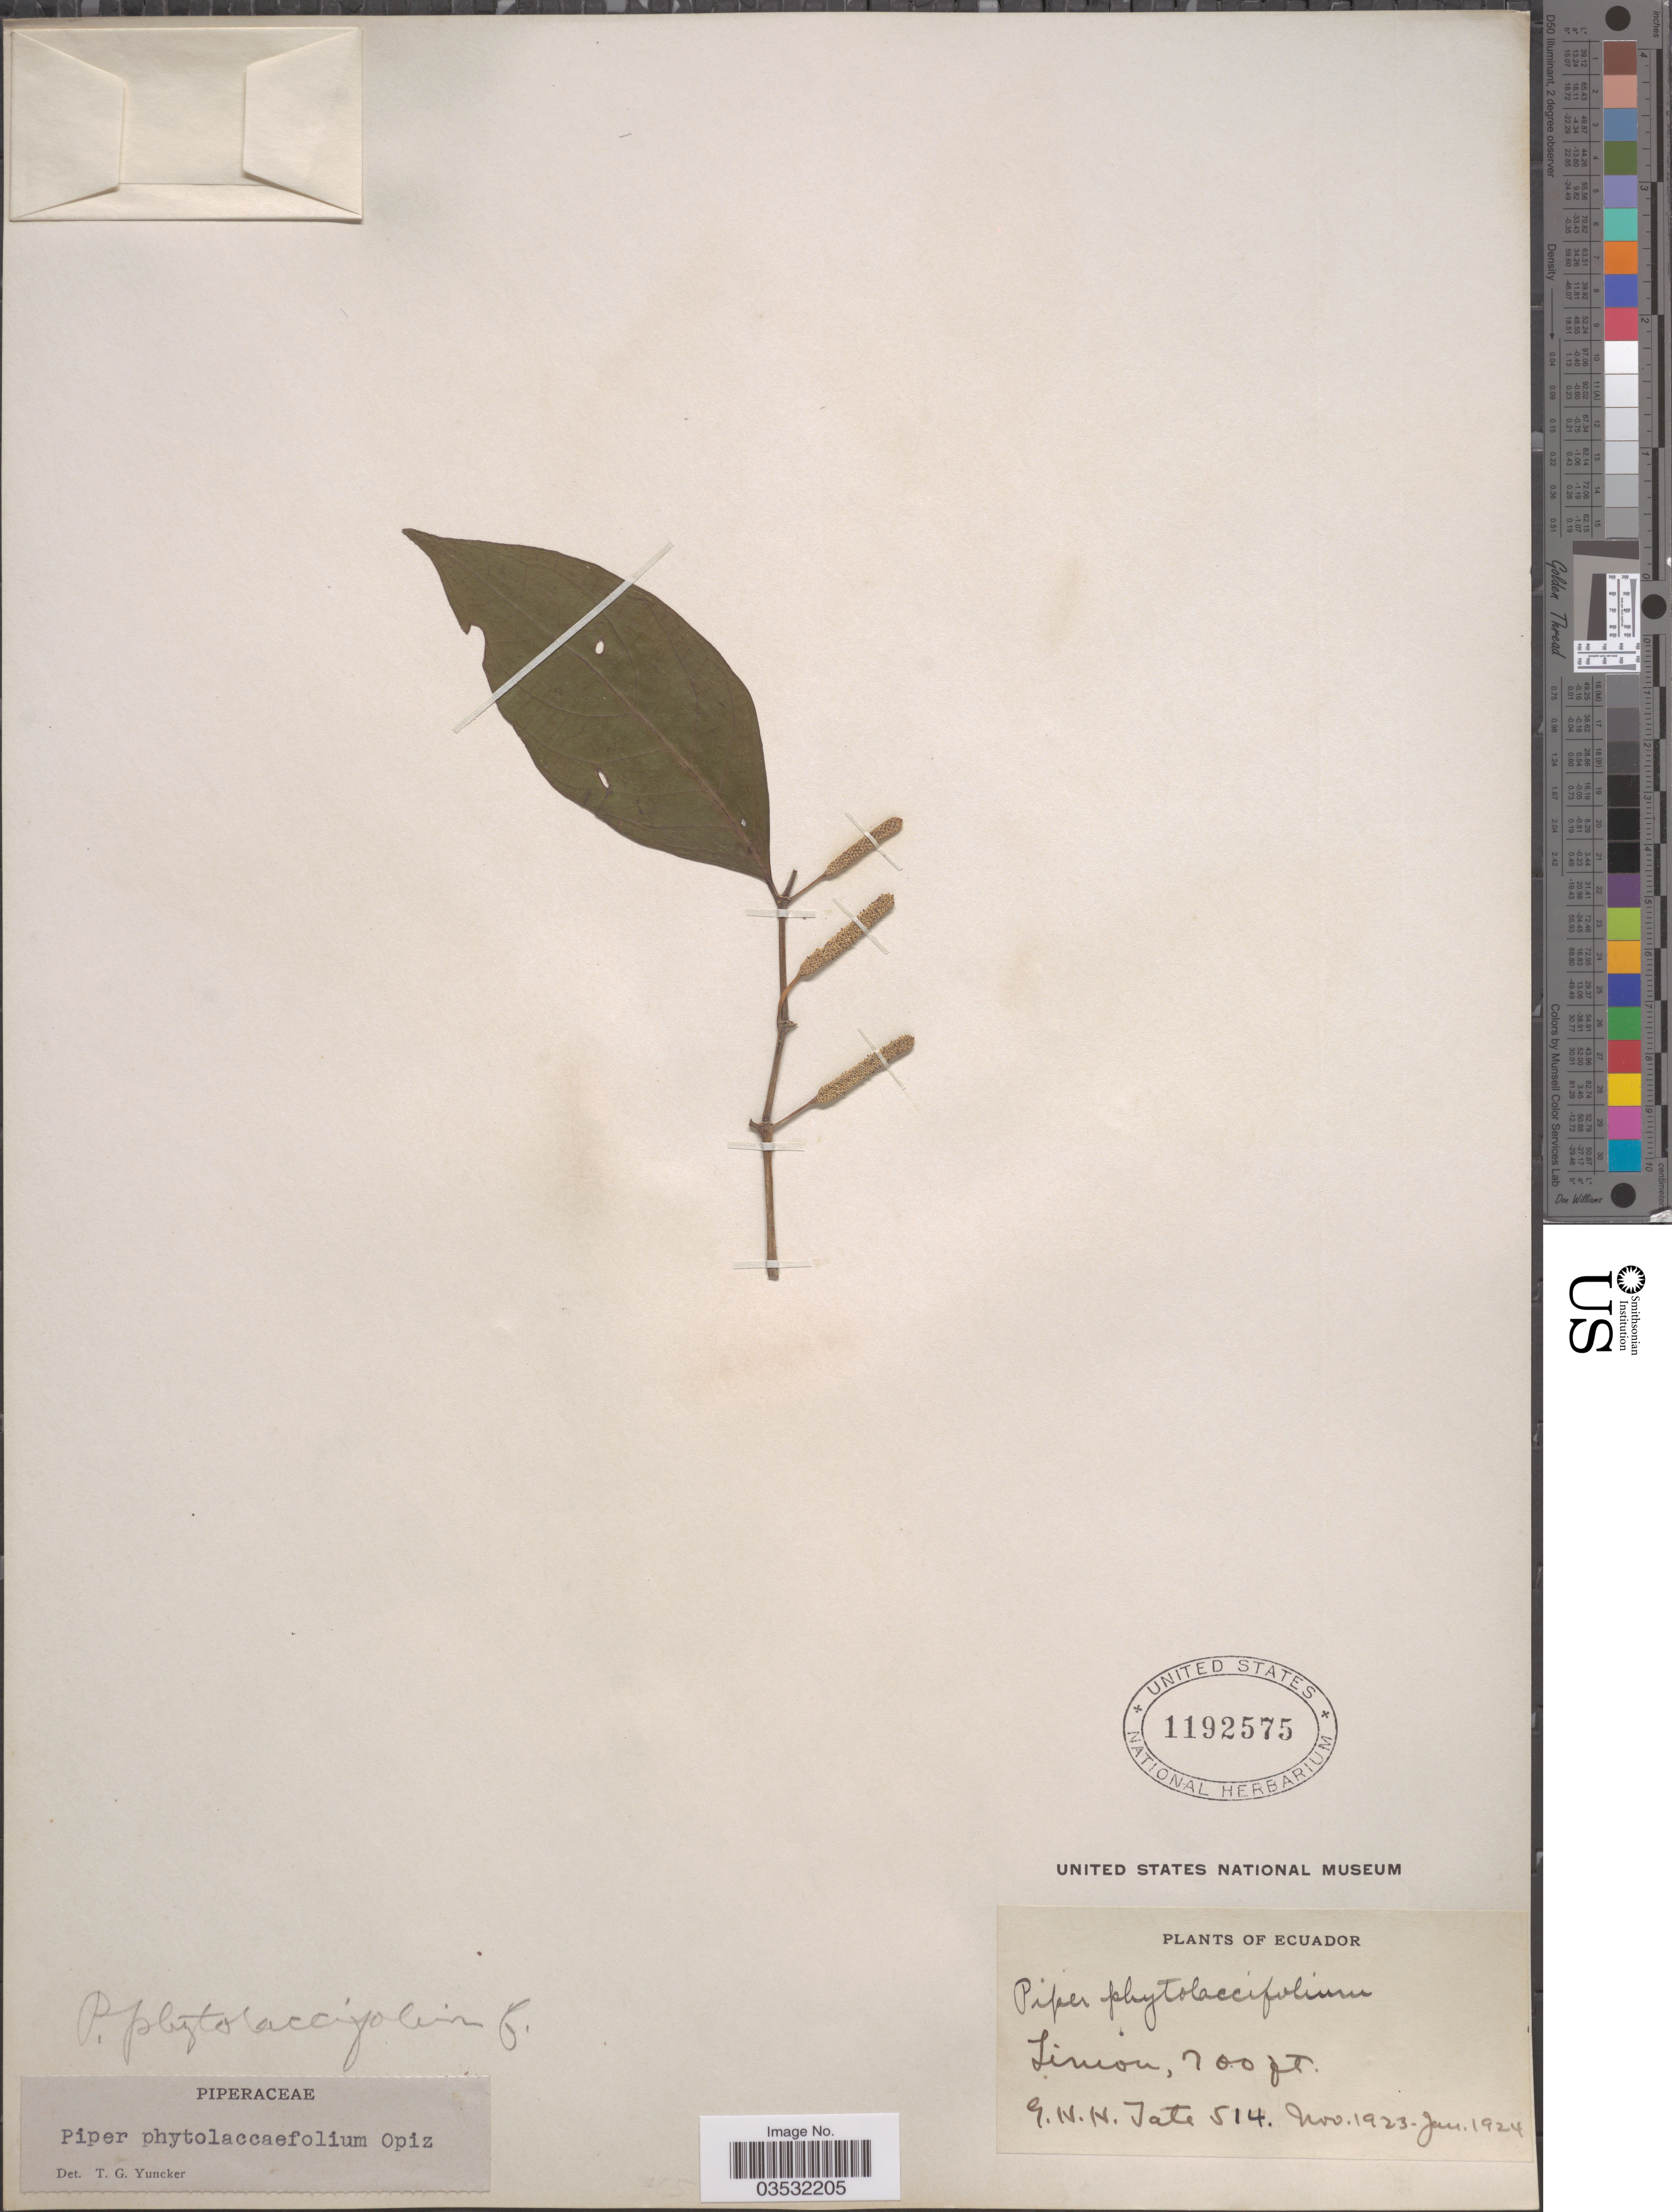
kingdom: Plantae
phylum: Tracheophyta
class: Magnoliopsida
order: Piperales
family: Piperaceae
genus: Piper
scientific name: Piper phytolaccifolium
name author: Opiz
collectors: G. H. H.Tate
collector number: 514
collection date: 1923-11/1924-01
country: Ecuador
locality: Limon.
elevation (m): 213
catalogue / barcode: US 1192575